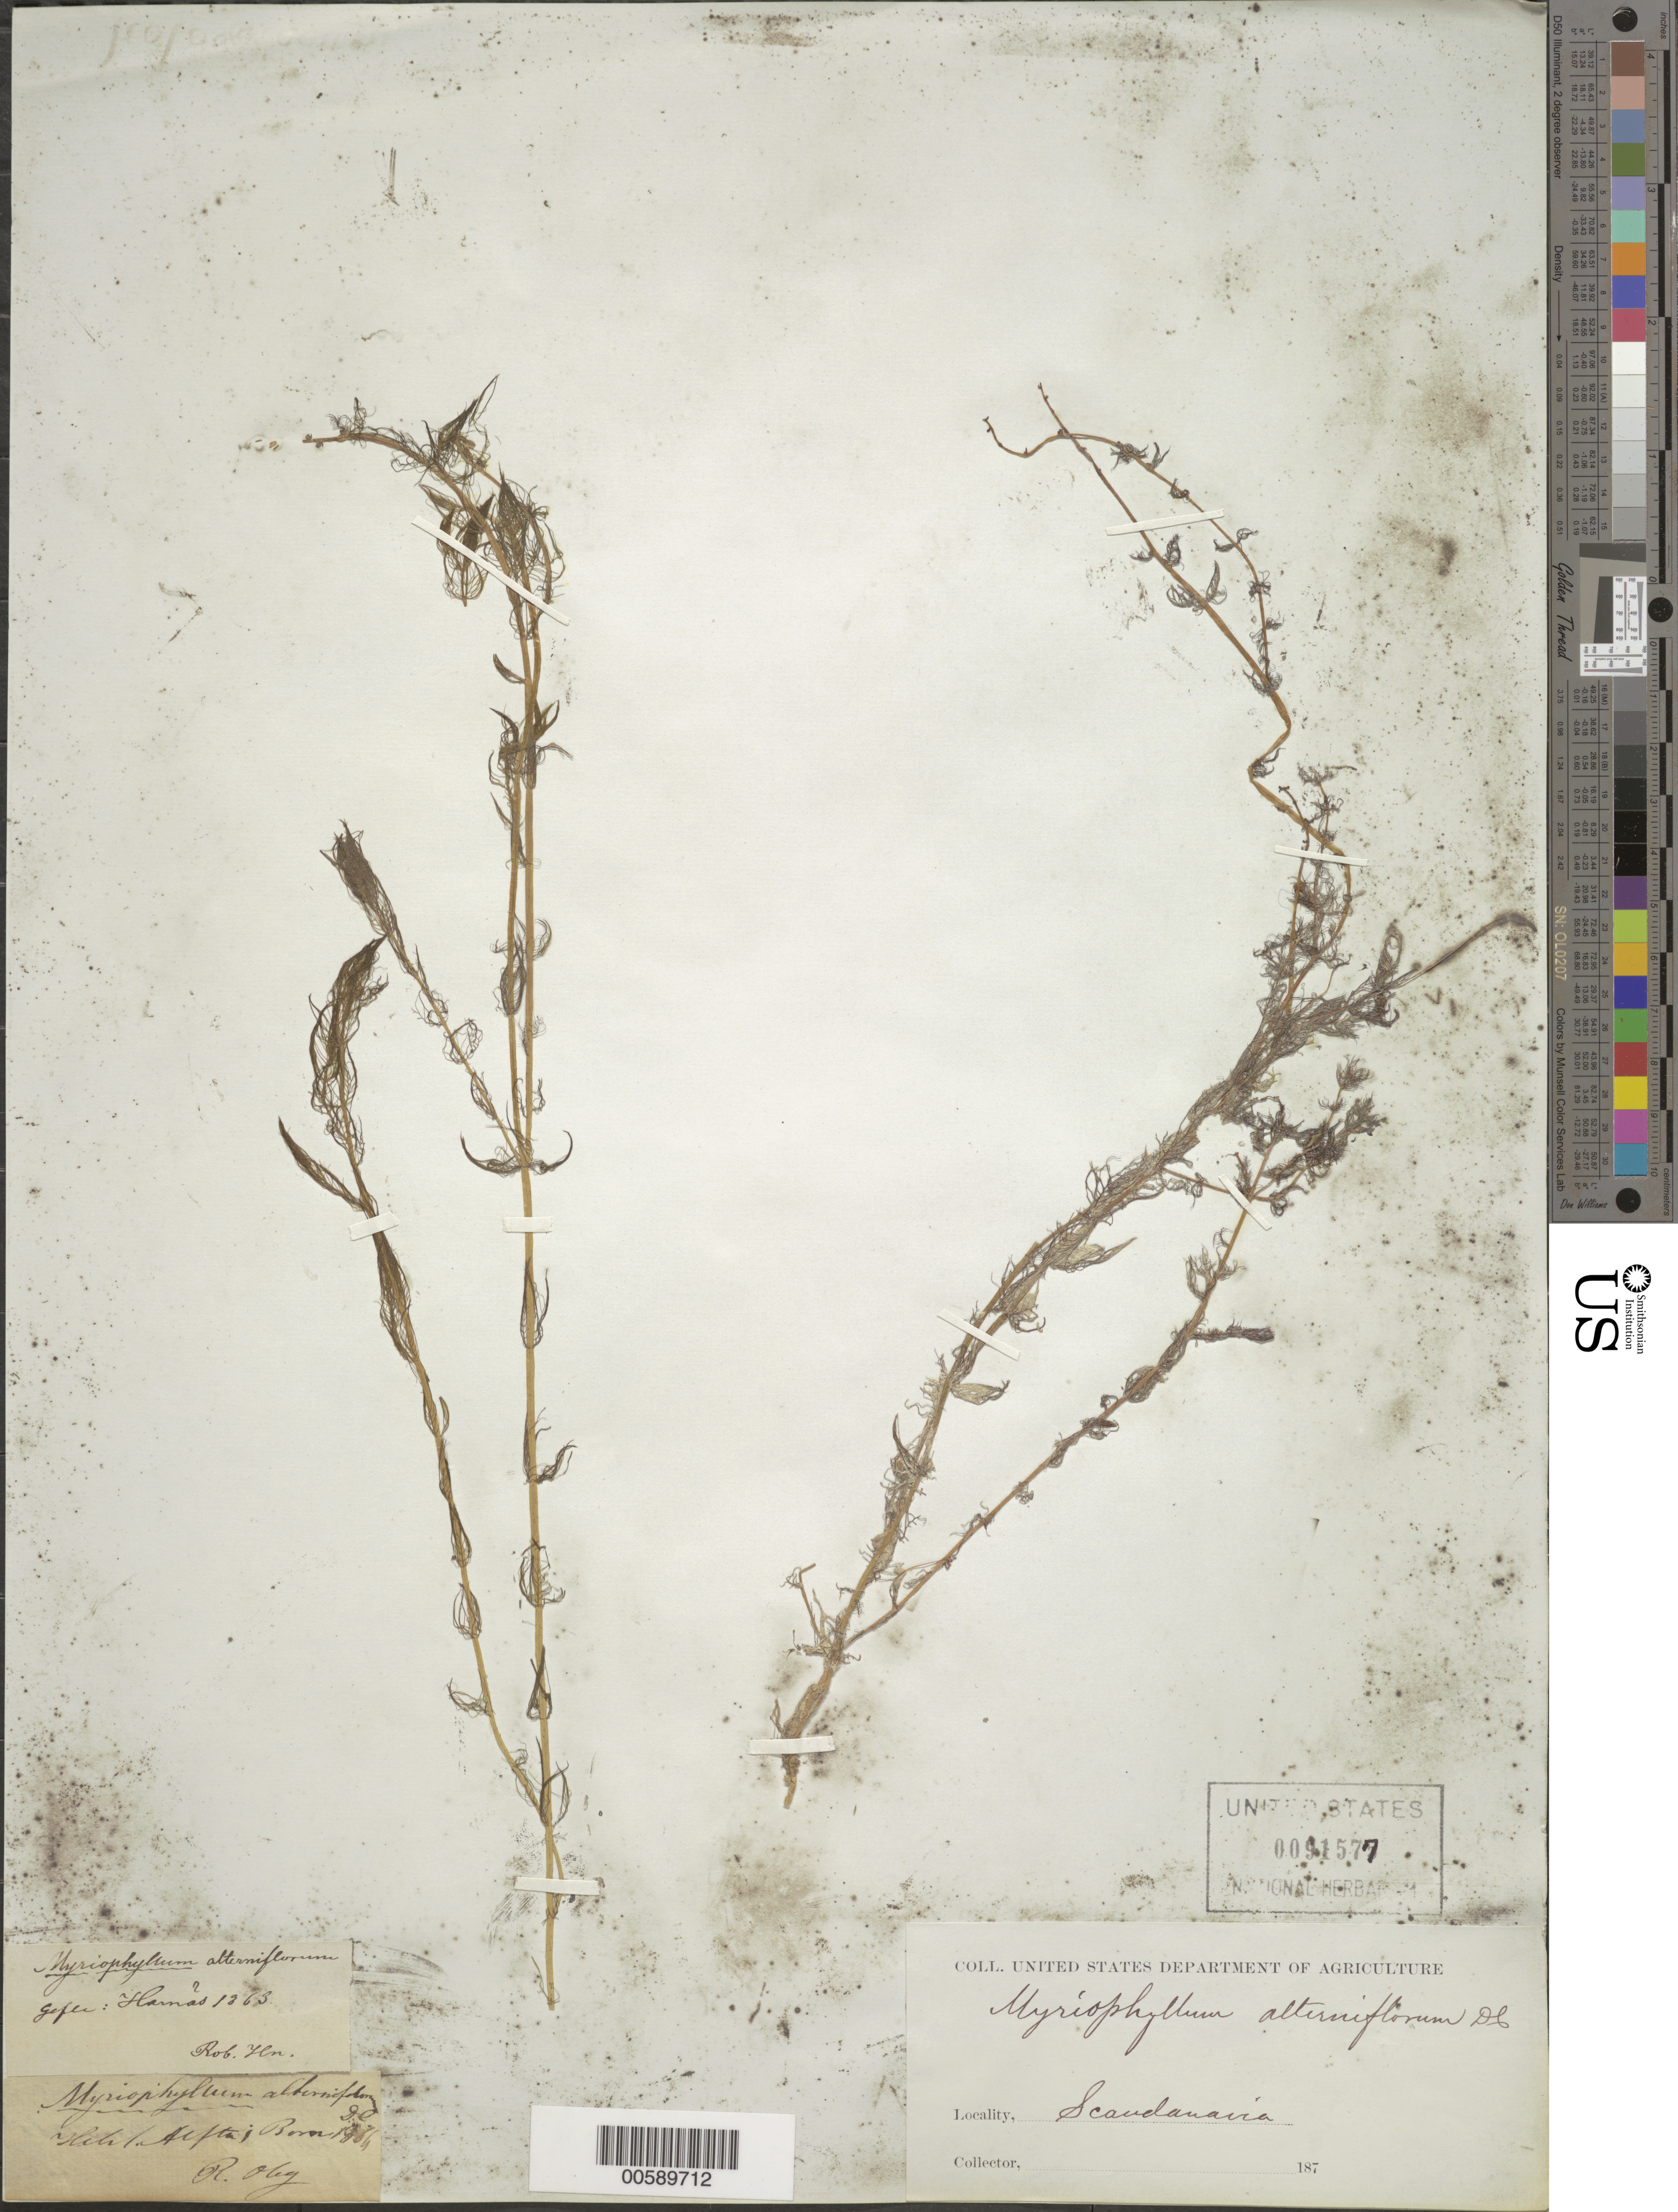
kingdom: Plantae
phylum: Tracheophyta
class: Magnoliopsida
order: Saxifragales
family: Haloragaceae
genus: Myriophyllum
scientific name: Myriophyllum alterniflorum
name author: DC.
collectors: R. Oleg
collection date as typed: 1863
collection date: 1863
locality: "Scandanaira". [Scandinavia?]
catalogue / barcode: US 91577